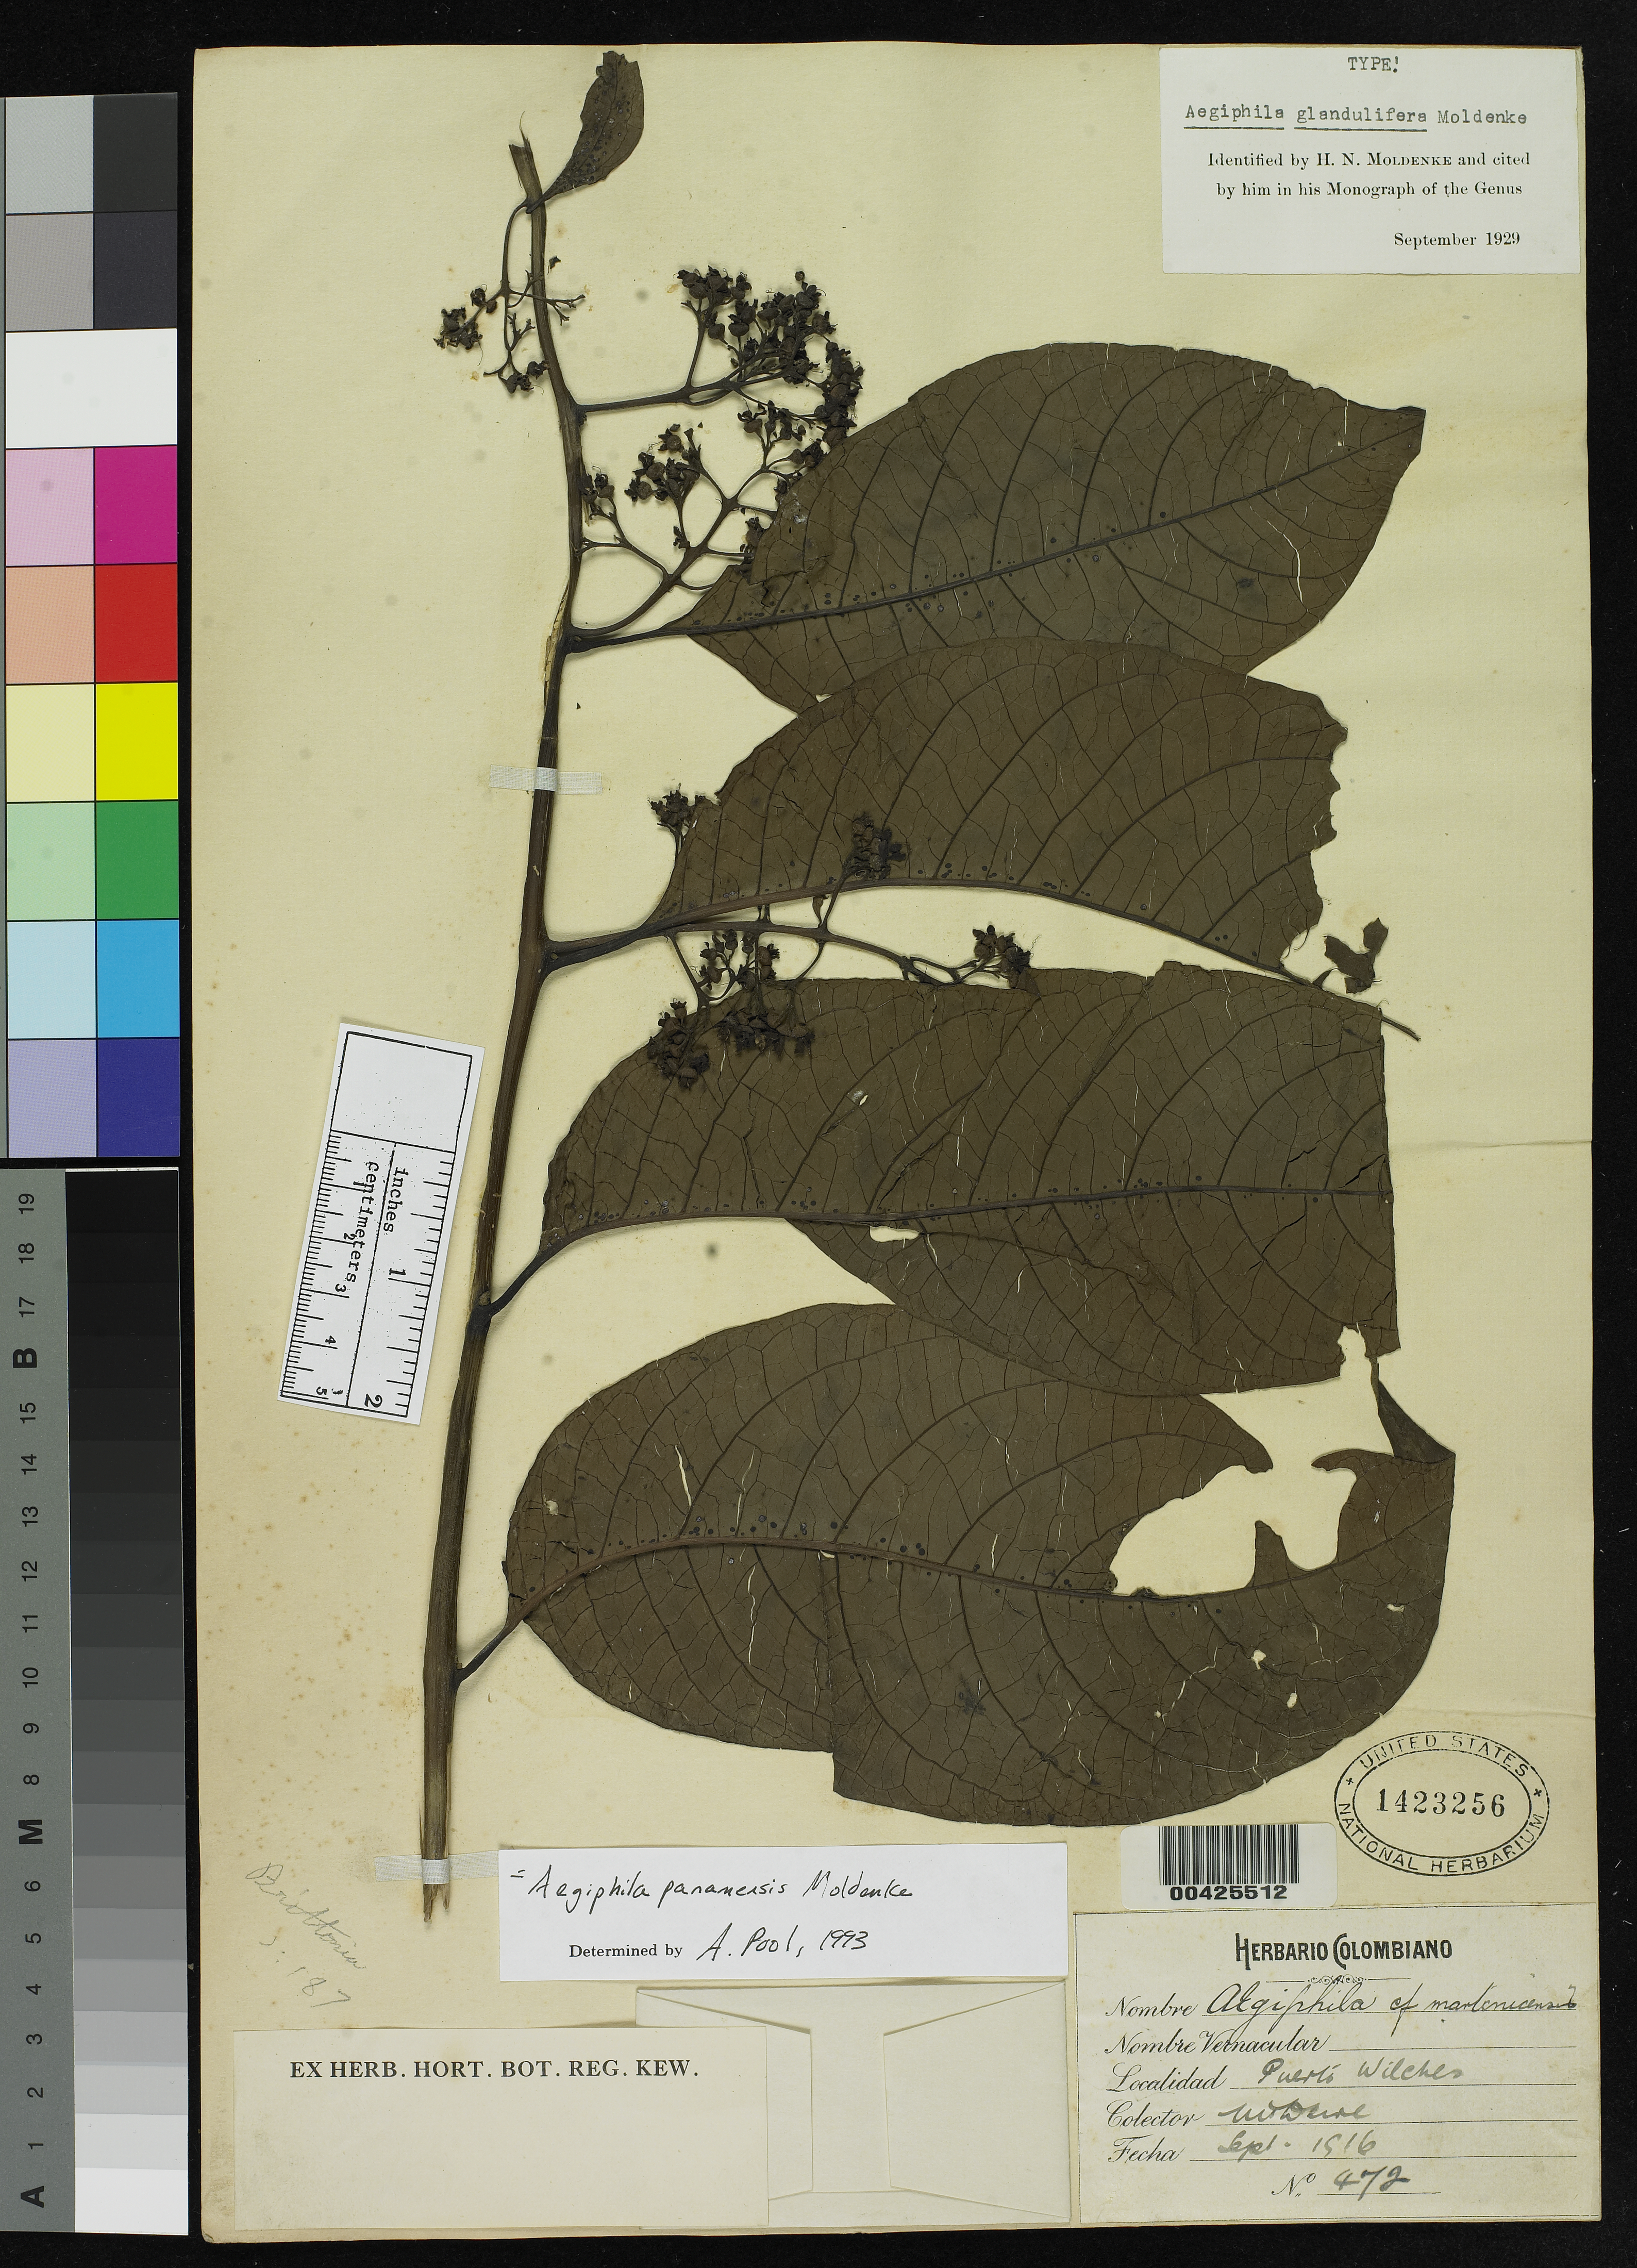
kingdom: Plantae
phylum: Tracheophyta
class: Magnoliopsida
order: Lamiales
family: Lamiaceae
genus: Aegiphila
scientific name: Aegiphila glandulifera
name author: Moldenke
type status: Holotype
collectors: M. T. Dawe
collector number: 472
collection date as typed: Sep 1916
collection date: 1916-09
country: Colombia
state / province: Santander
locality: Puerto Wilches.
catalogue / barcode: US 1423256